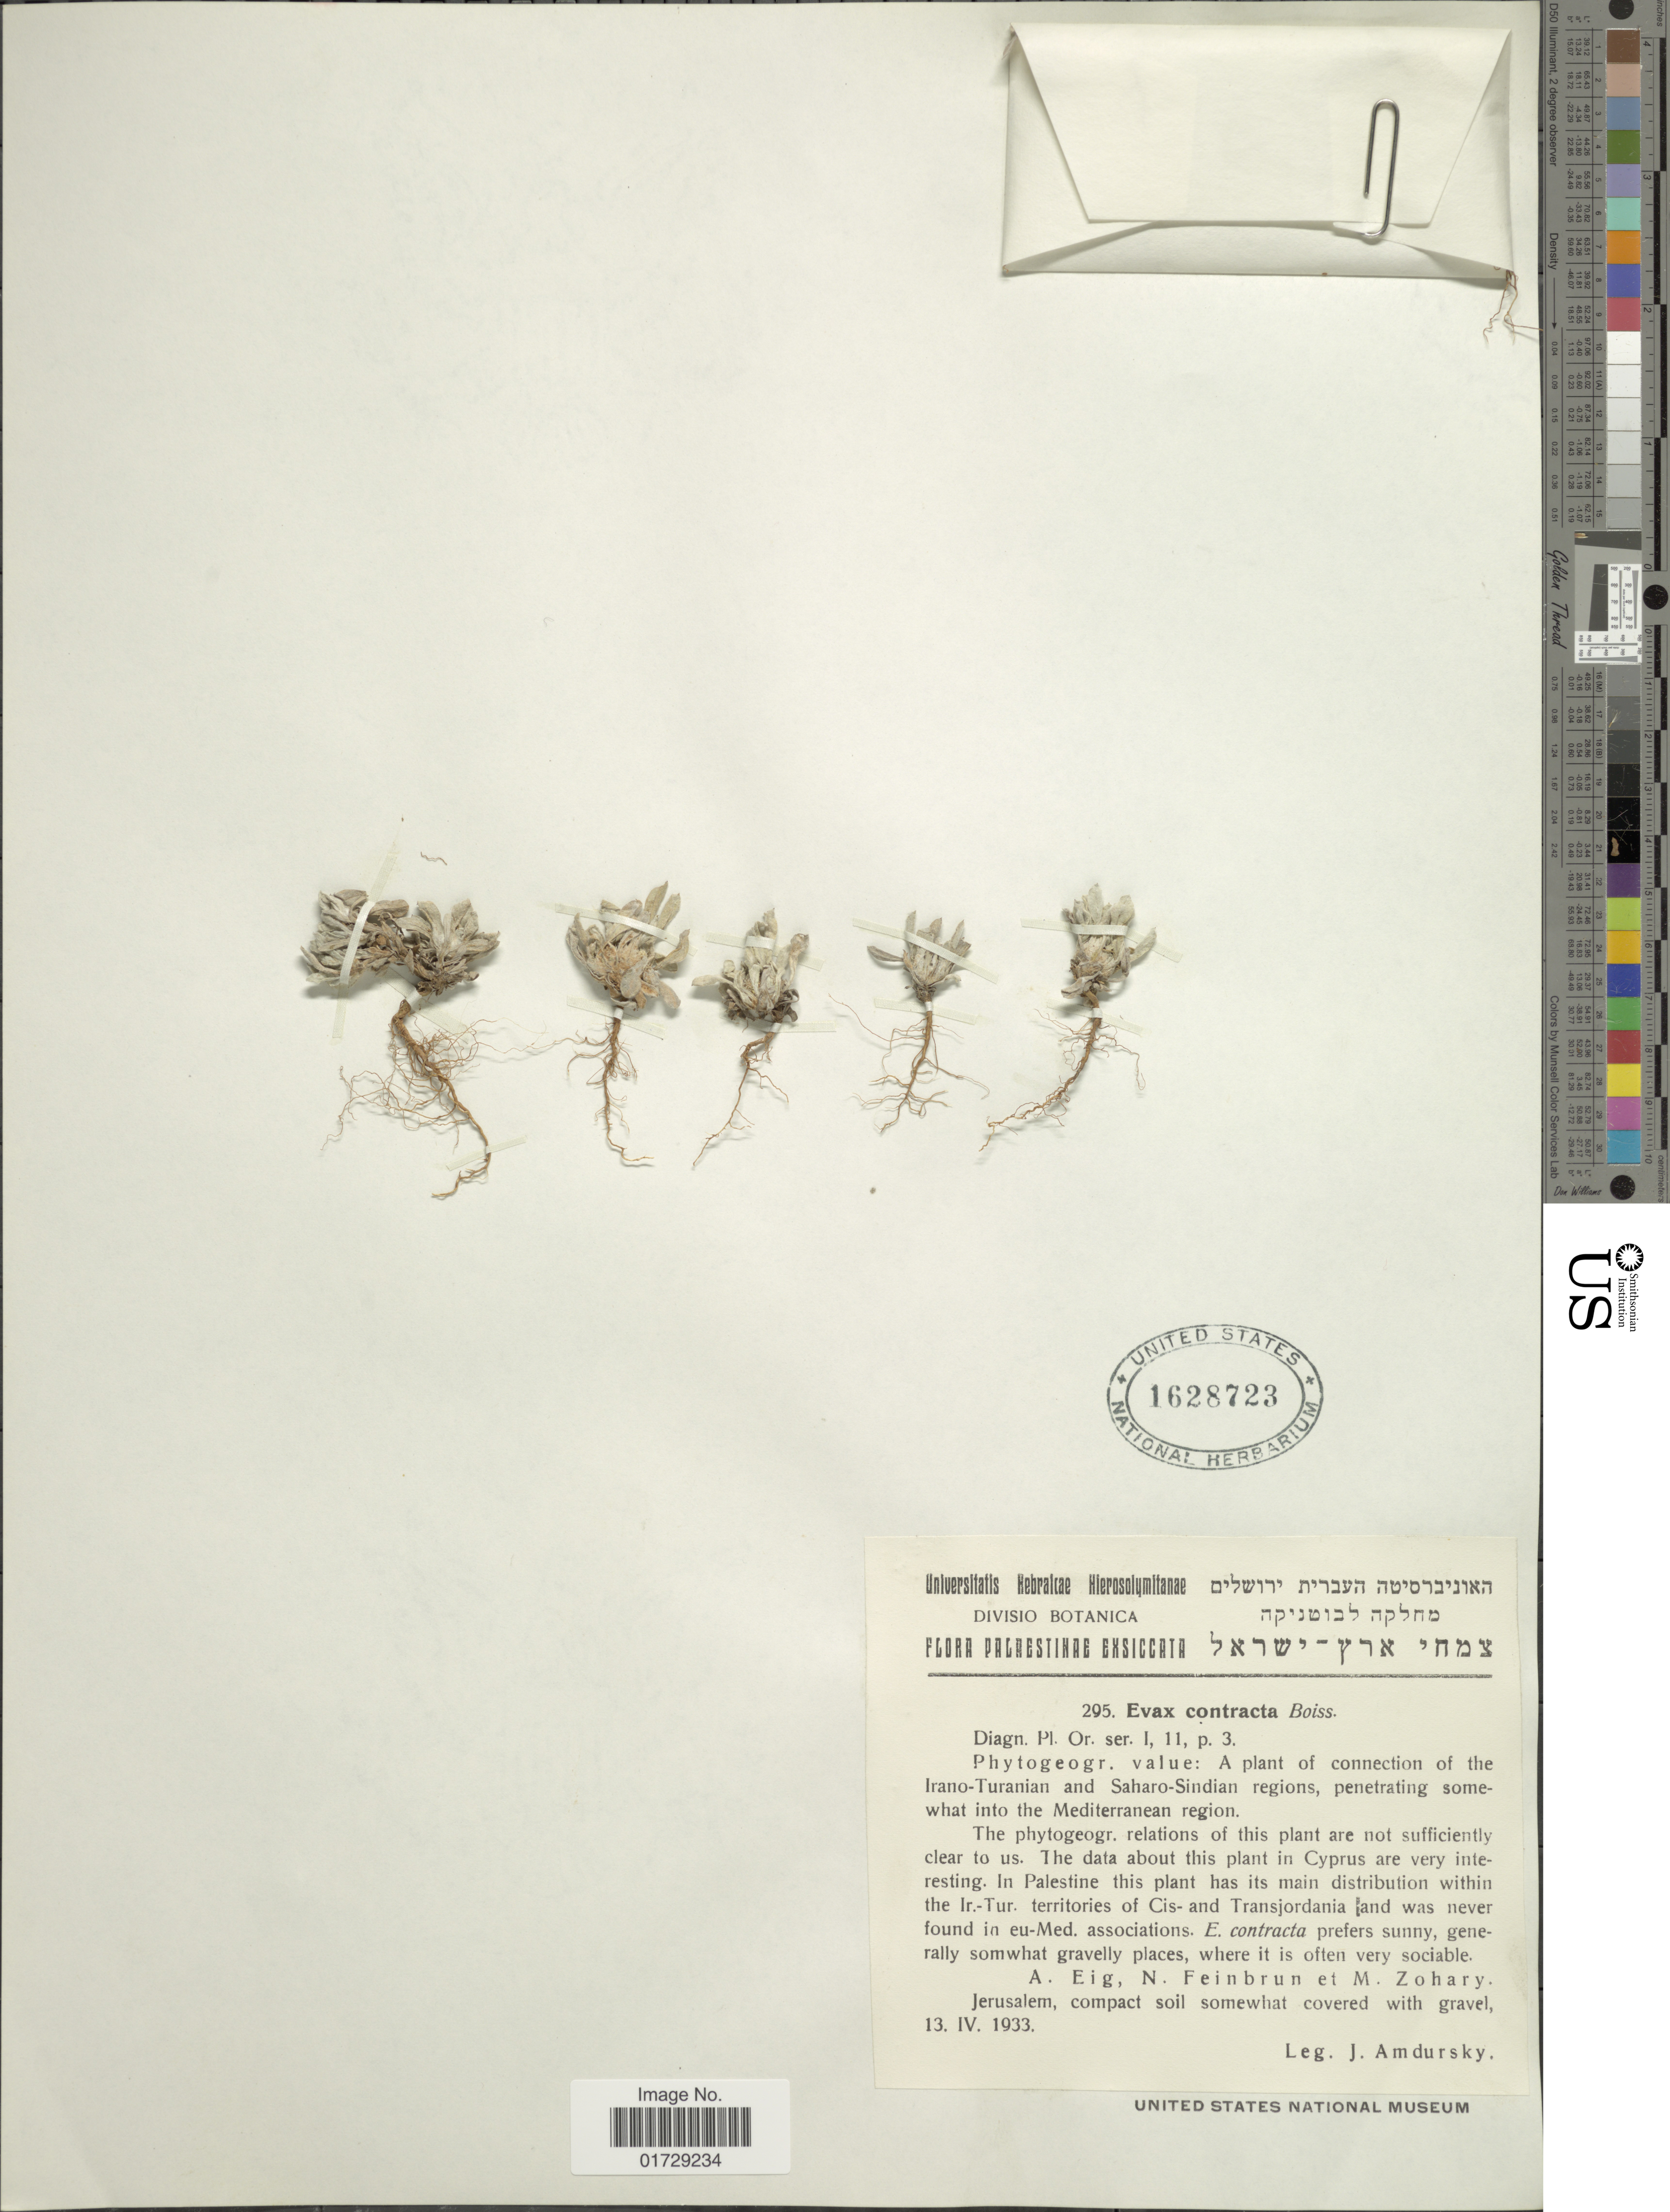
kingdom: Plantae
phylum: Tracheophyta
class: Magnoliopsida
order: Asterales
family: Asteraceae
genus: Evax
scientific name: Evax contracta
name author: Boiss.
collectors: I. Amdursky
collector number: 295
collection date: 1933-04-13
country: Israel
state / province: Jerusalem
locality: Jerusalem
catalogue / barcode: US 1628723